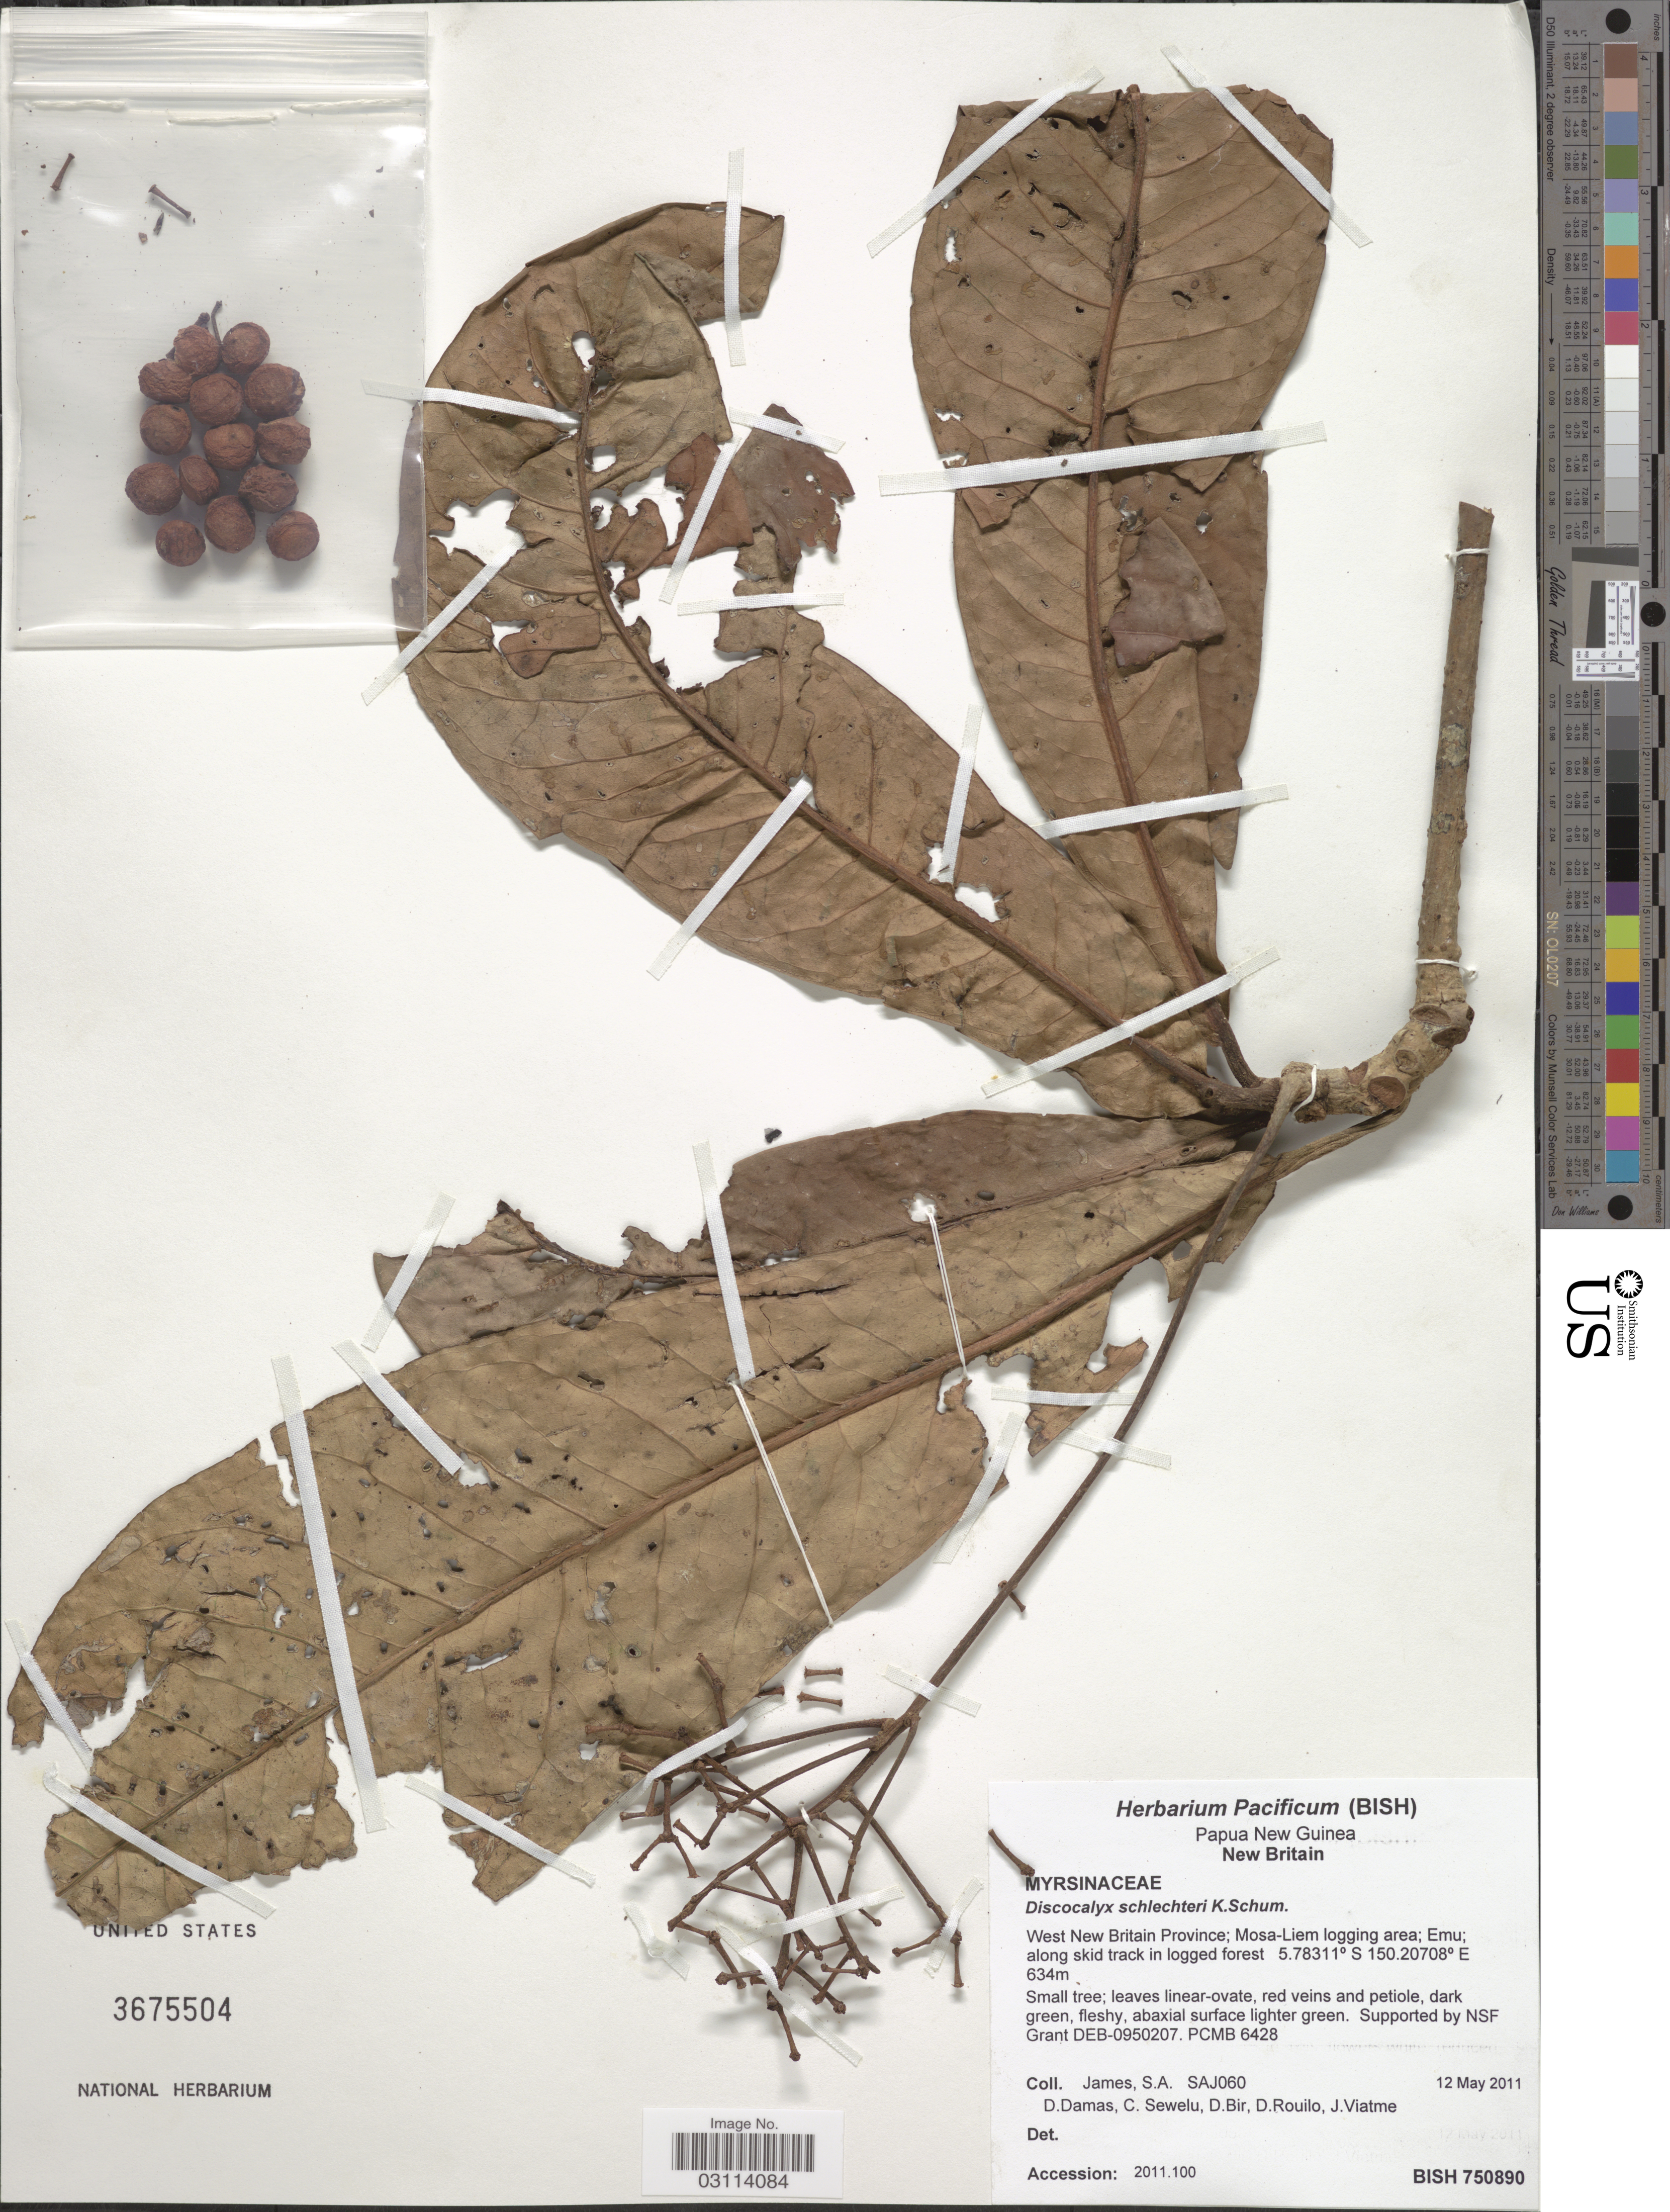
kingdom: Plantae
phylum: Tracheophyta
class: Magnoliopsida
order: Ericales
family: Primulaceae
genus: Discocalyx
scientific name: Discocalyx schlechteri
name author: K. Schum.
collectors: S. James, D. Damas, C. Sewelu, D. Bir & et al.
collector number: SAJ060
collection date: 2011-05-12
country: Papua New Guinea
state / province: West New Britain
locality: New Britain. Mosa-Liem logging area; Emu; along skid track in logged forest.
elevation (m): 634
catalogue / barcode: US 3675504